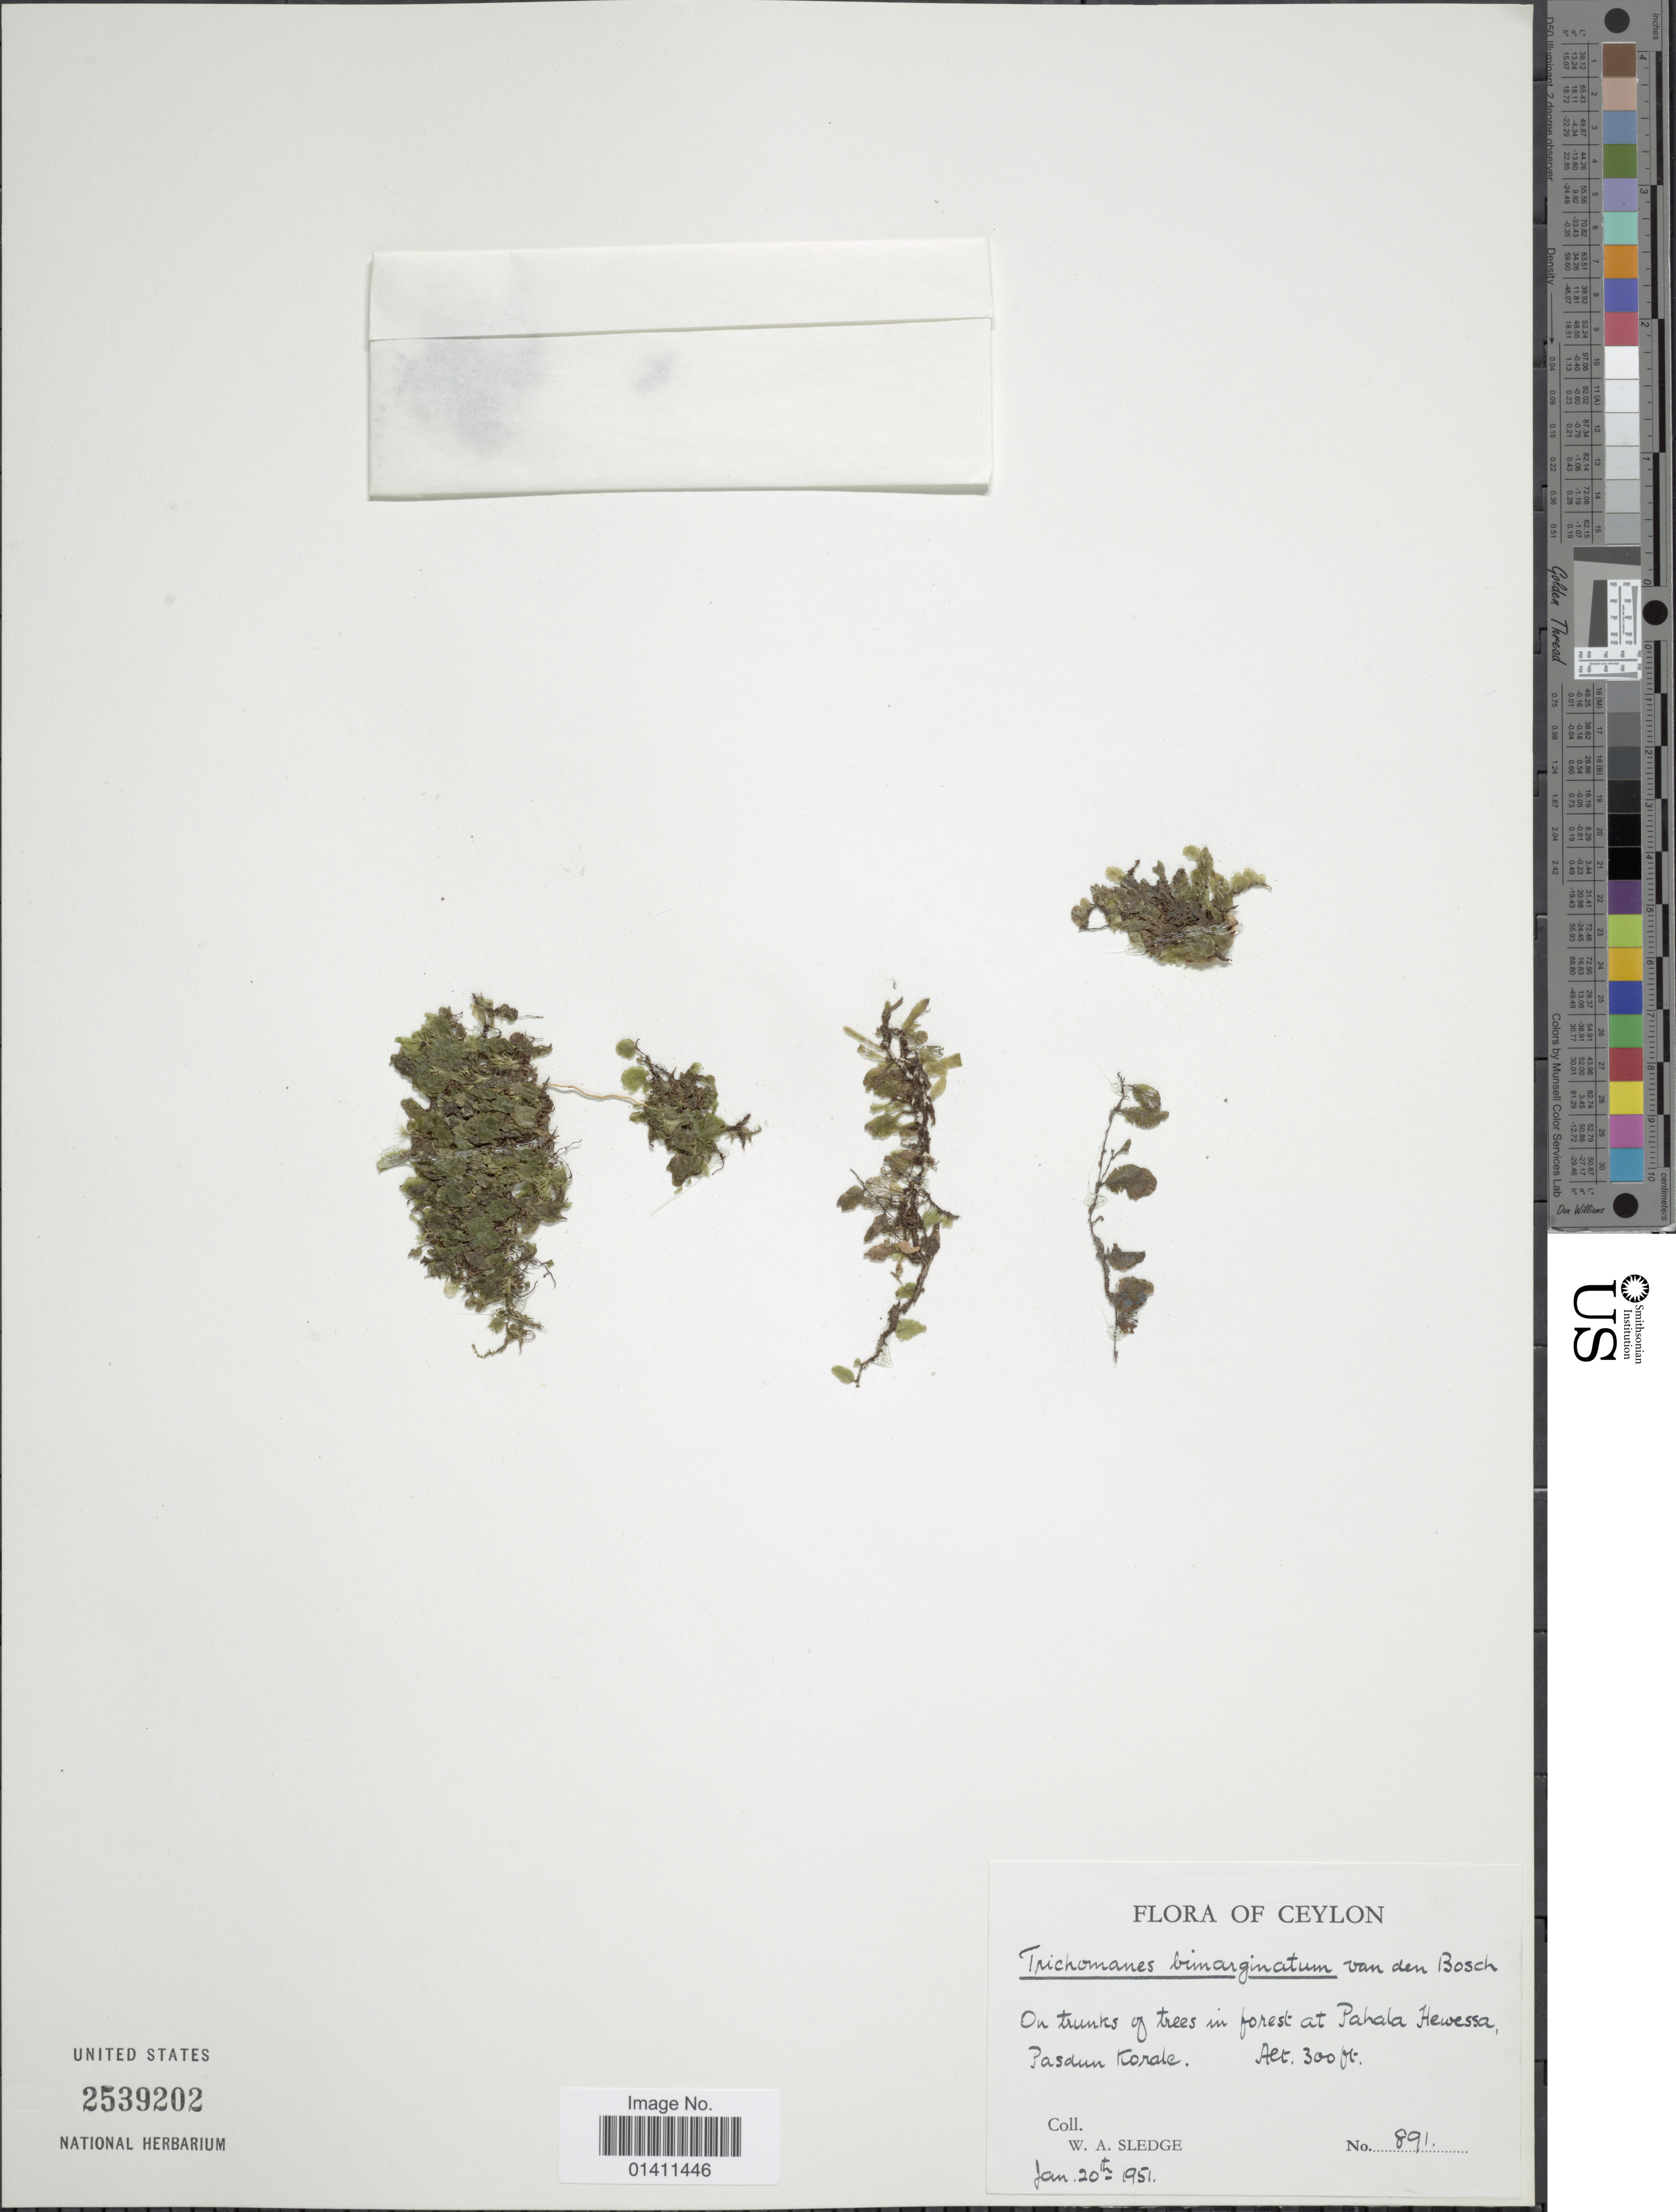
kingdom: Plantae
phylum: Tracheophyta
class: Polypodiopsida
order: Hymenophyllales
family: Hymenophyllaceae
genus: Didymoglossum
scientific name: Didymoglossum bimarginatum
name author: (Bosch) Ebihara & K. Iwats.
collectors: W. A. Sledge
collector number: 891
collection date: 1951-01-20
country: Sri Lanka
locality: Pahala Hewessa, Pasdun Korale.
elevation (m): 91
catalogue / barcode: US 2539202